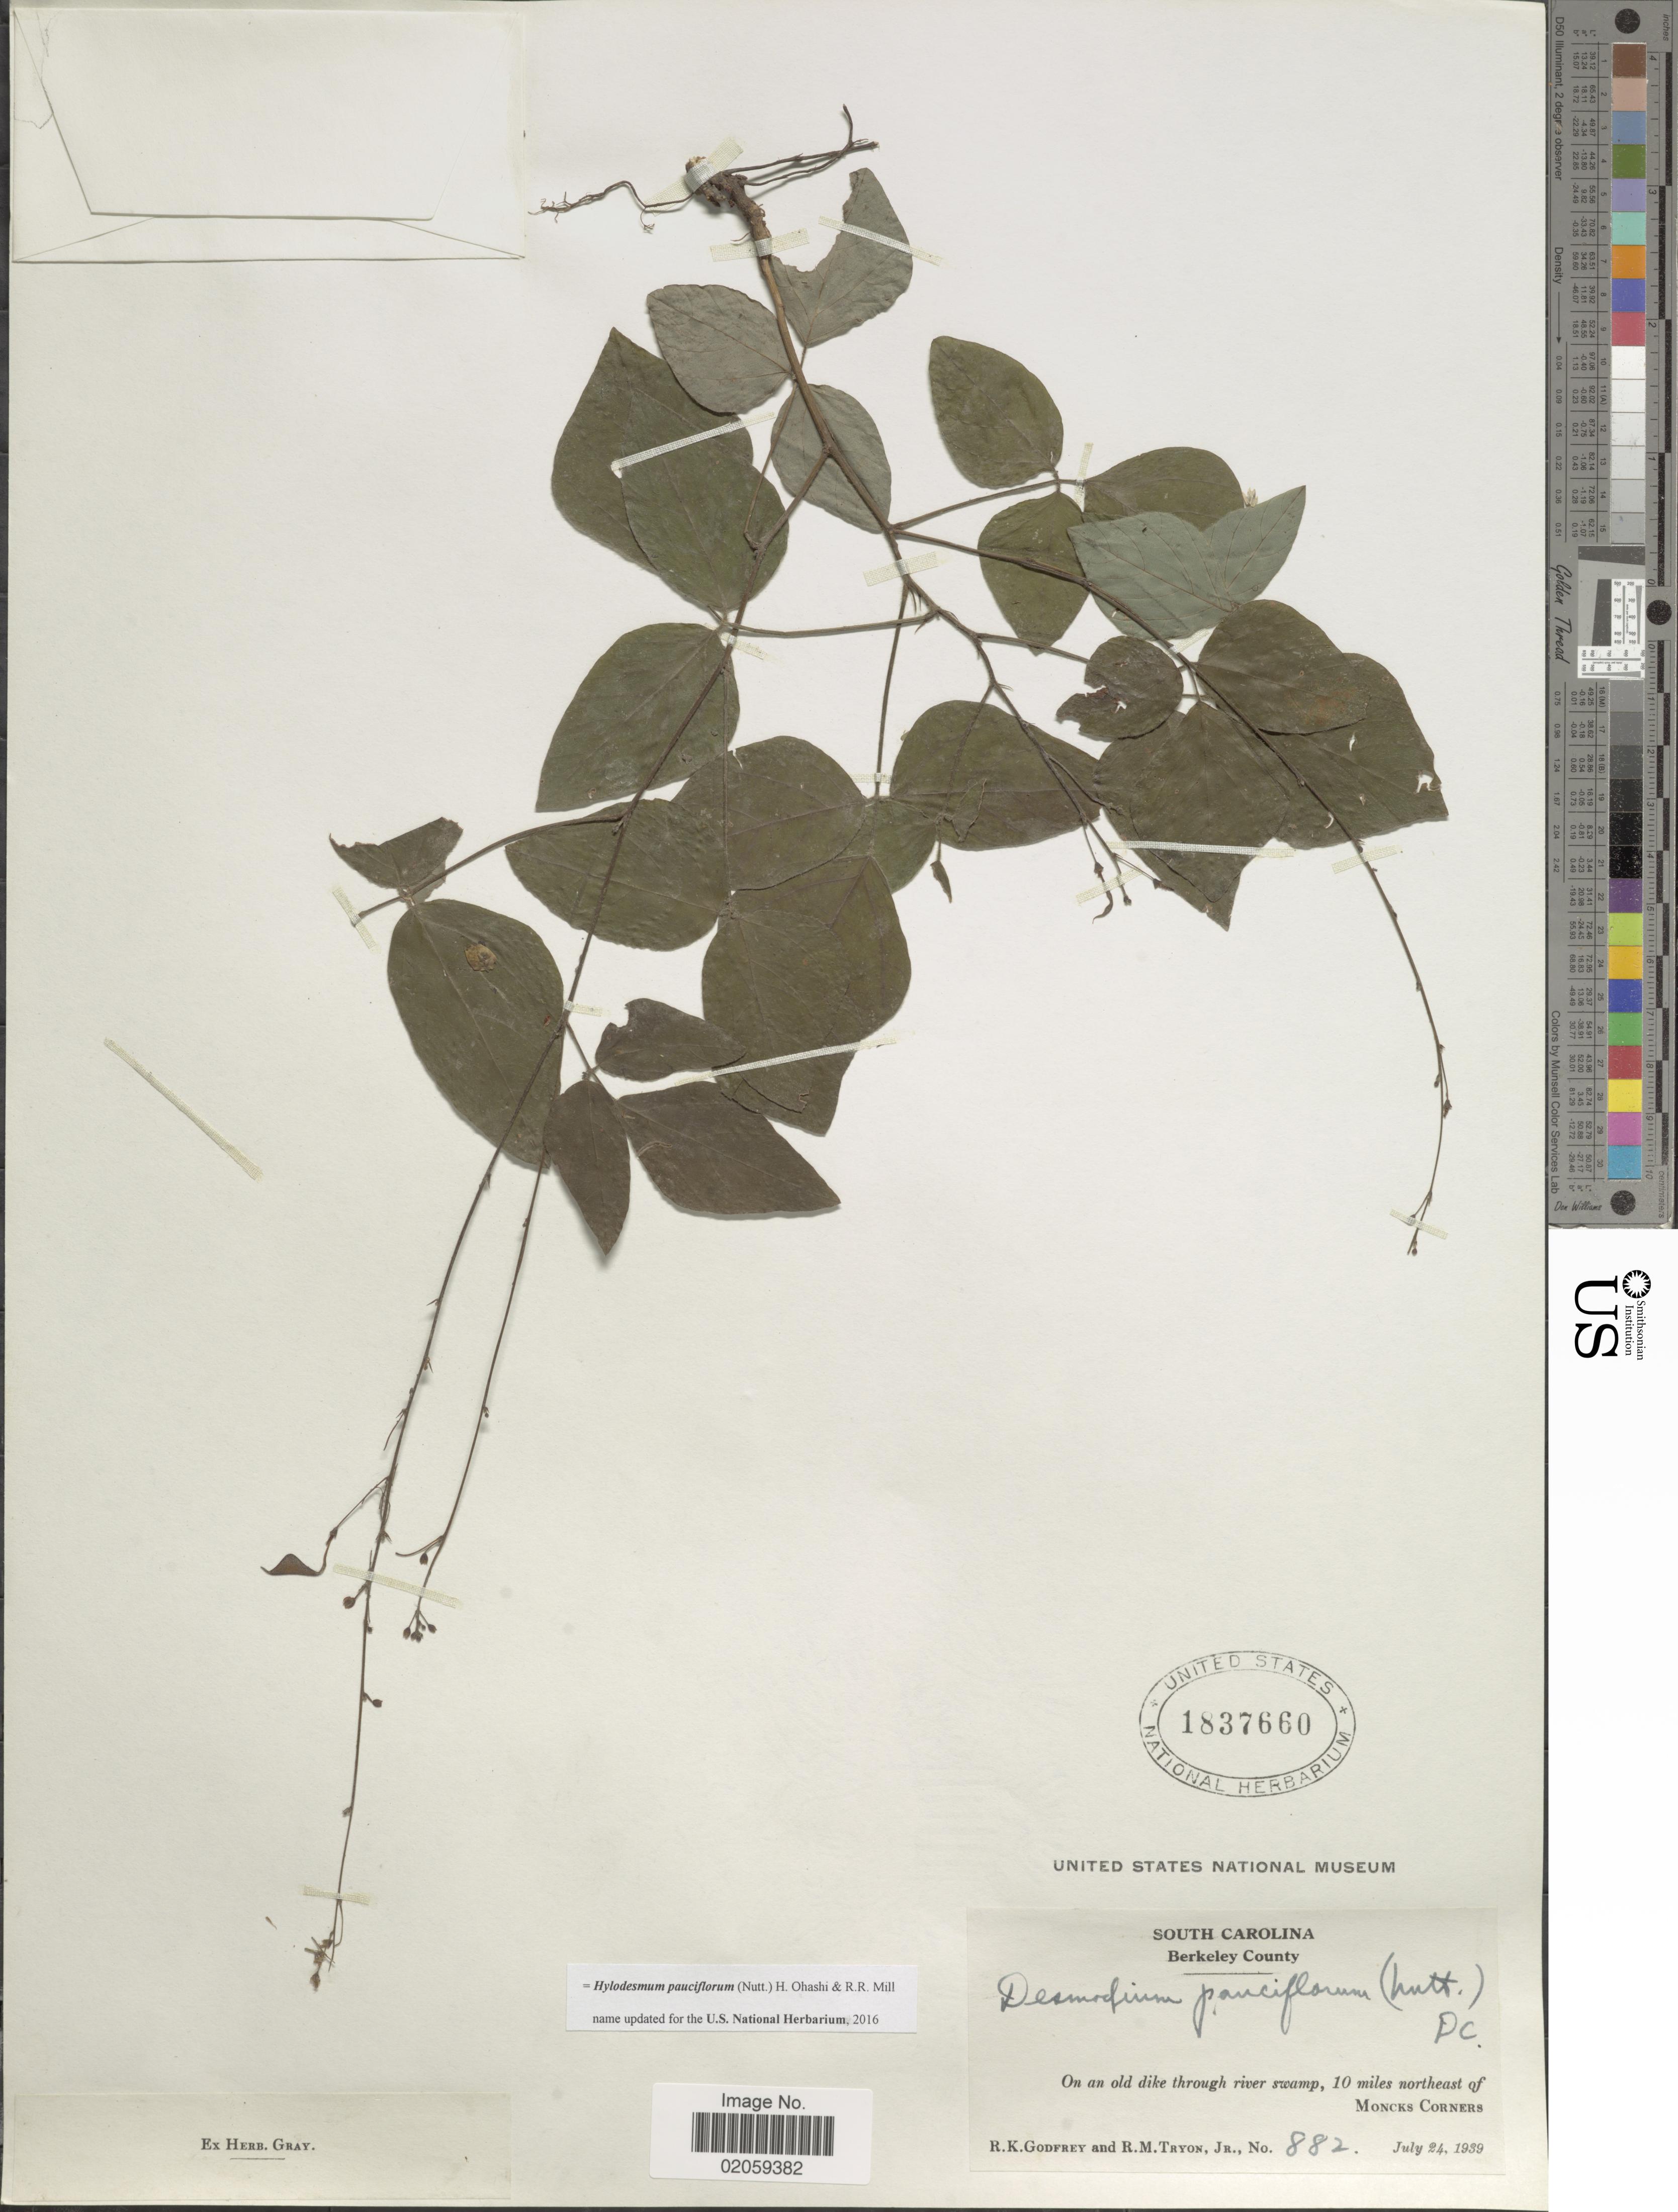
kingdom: Plantae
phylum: Tracheophyta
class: Magnoliopsida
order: Fabales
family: Fabaceae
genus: Hylodesmum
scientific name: Hylodesmum pauciflorum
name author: (Nutt.) H. Ohashi & R.R. Mill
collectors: R. K. Godfrey & R. M. Tryon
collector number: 882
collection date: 1939-07-24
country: United States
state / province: South Carolina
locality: Berkeley County, 10 miles northeast of Moncks Corners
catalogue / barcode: US 1837660